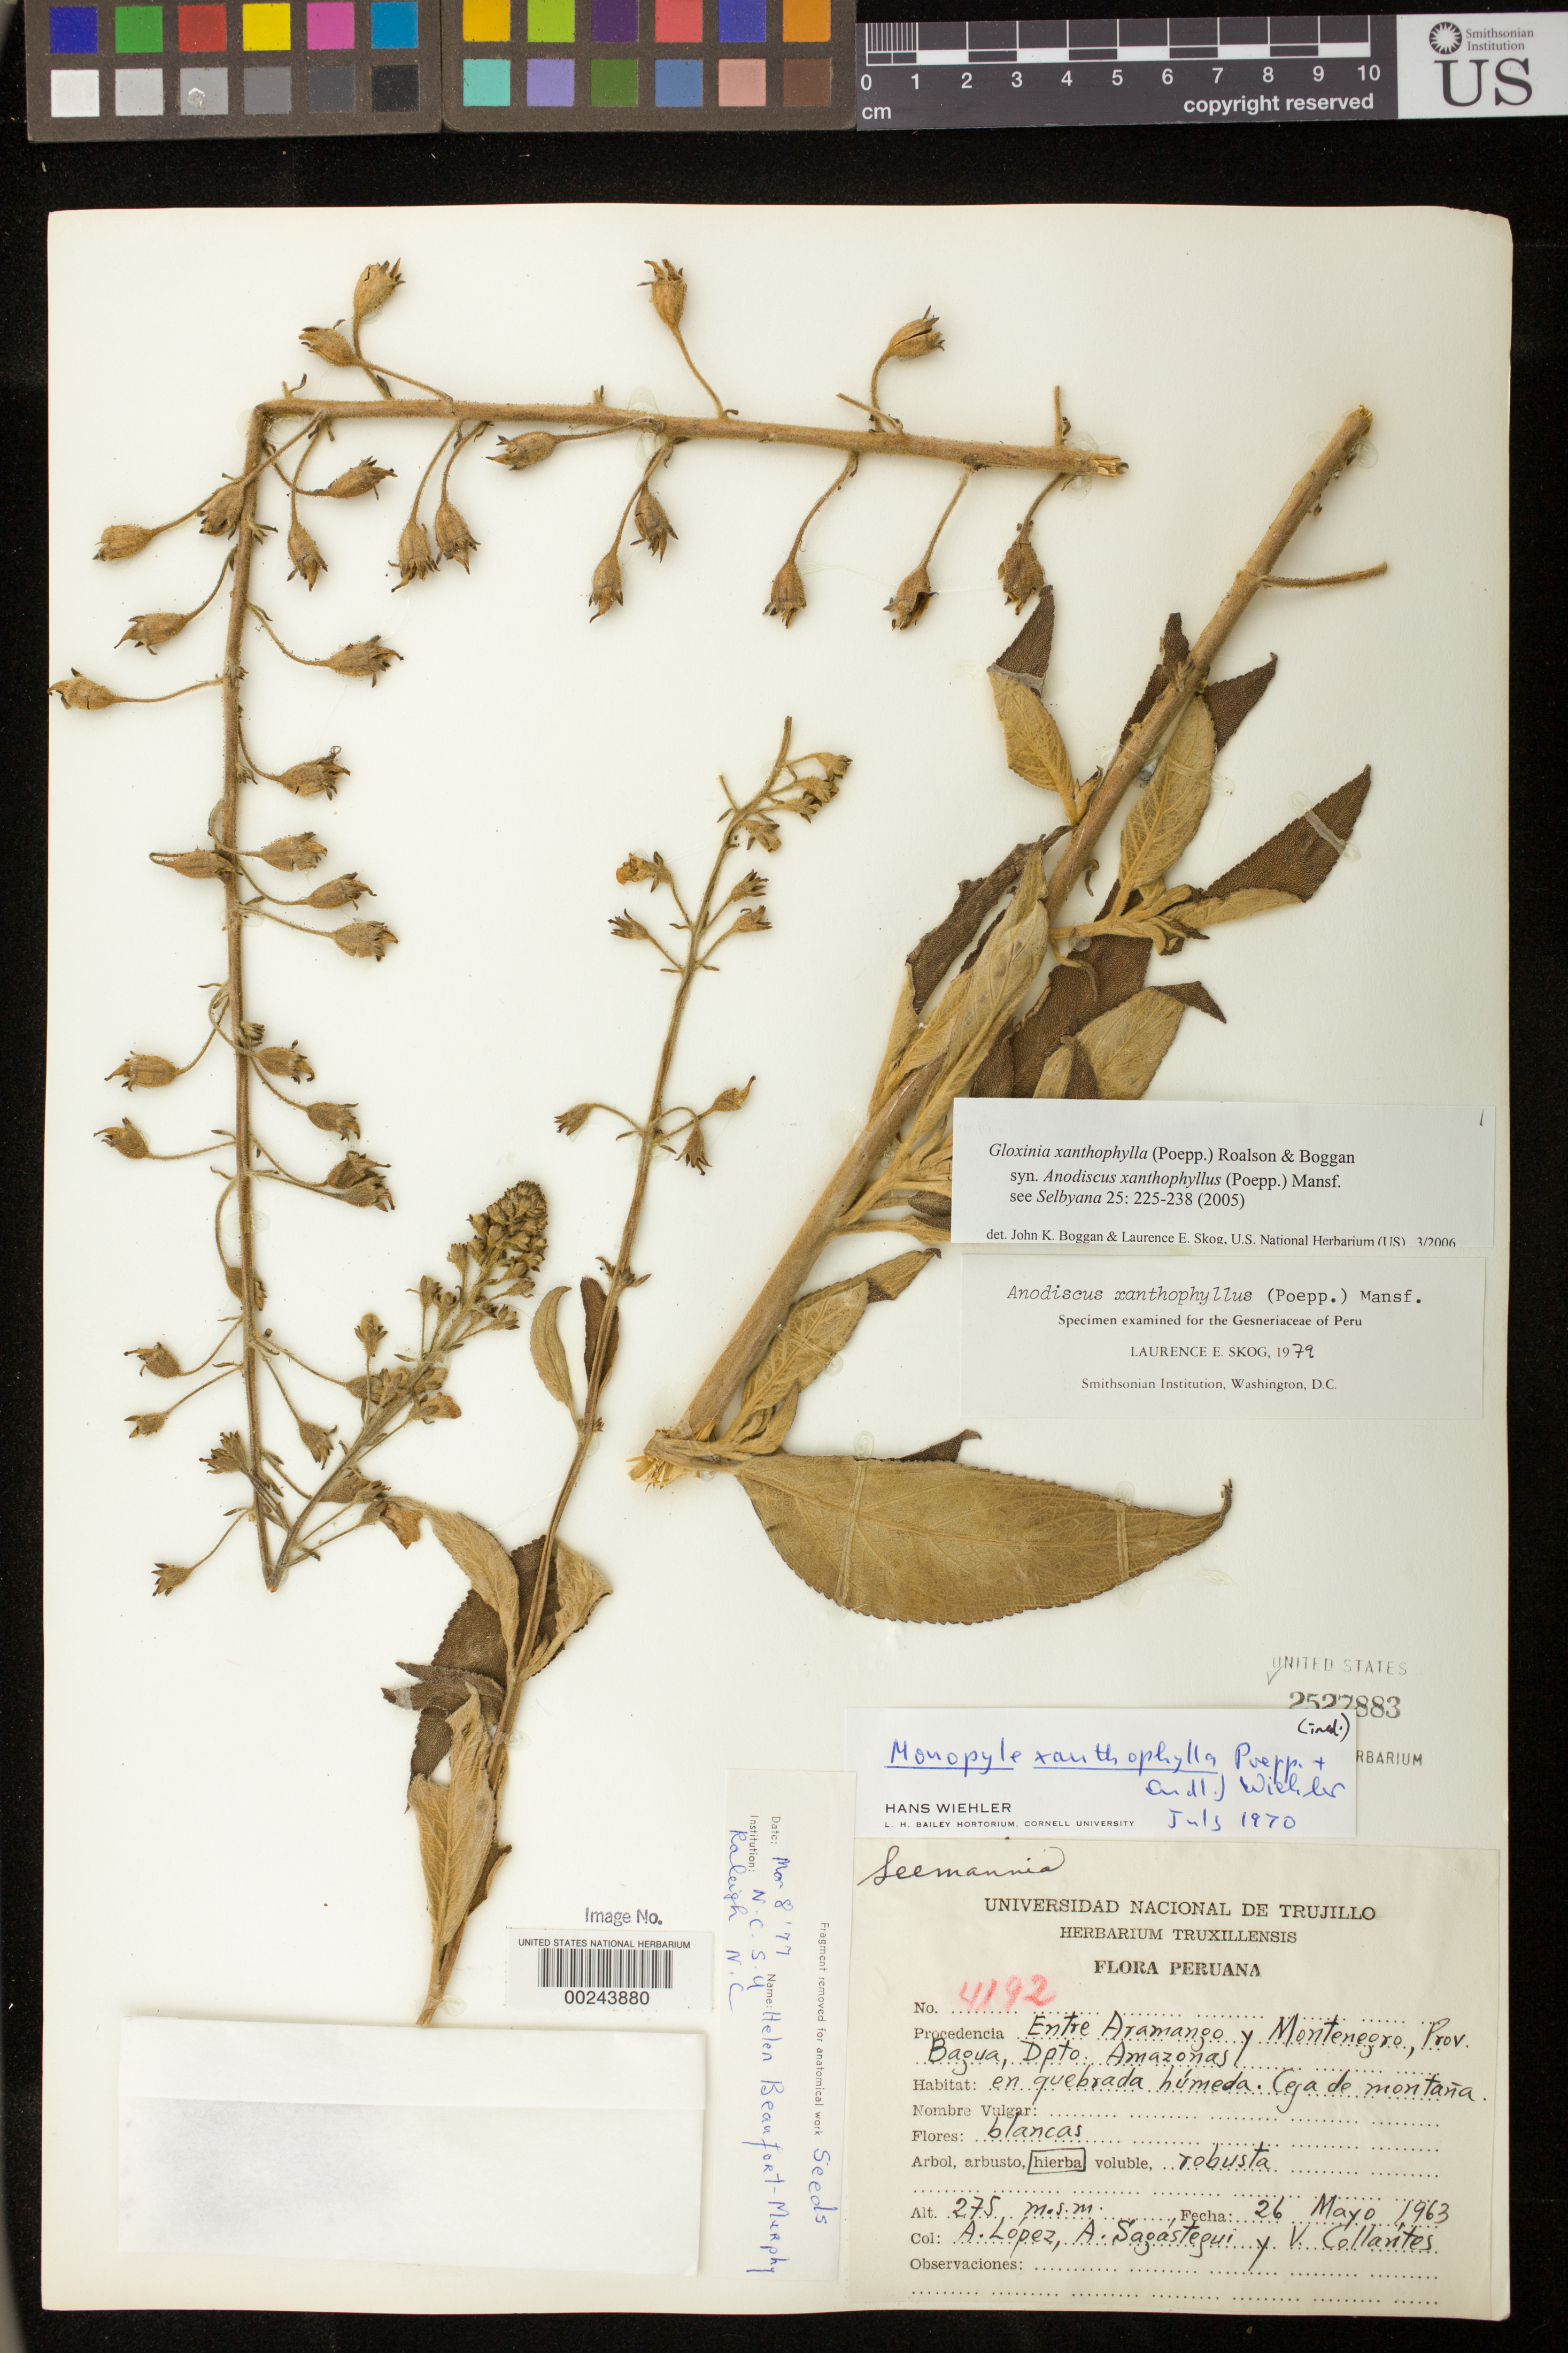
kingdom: Plantae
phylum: Tracheophyta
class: Magnoliopsida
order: Lamiales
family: Gesneriaceae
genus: Gloxinia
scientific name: Gloxinia xanthophylla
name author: (Poepp.) Roalson & Boggan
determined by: Boggan, J. K.; Skog, L. E.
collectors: A. Lopez, A. Sagástegui A. & V. Collantes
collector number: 4192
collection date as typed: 26 May 1963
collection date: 1963-05-26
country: Peru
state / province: Amazonas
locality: Prov. Bagua; entre Aramango y Montenegro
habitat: Ceja de montana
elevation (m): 275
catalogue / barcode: US 2527883